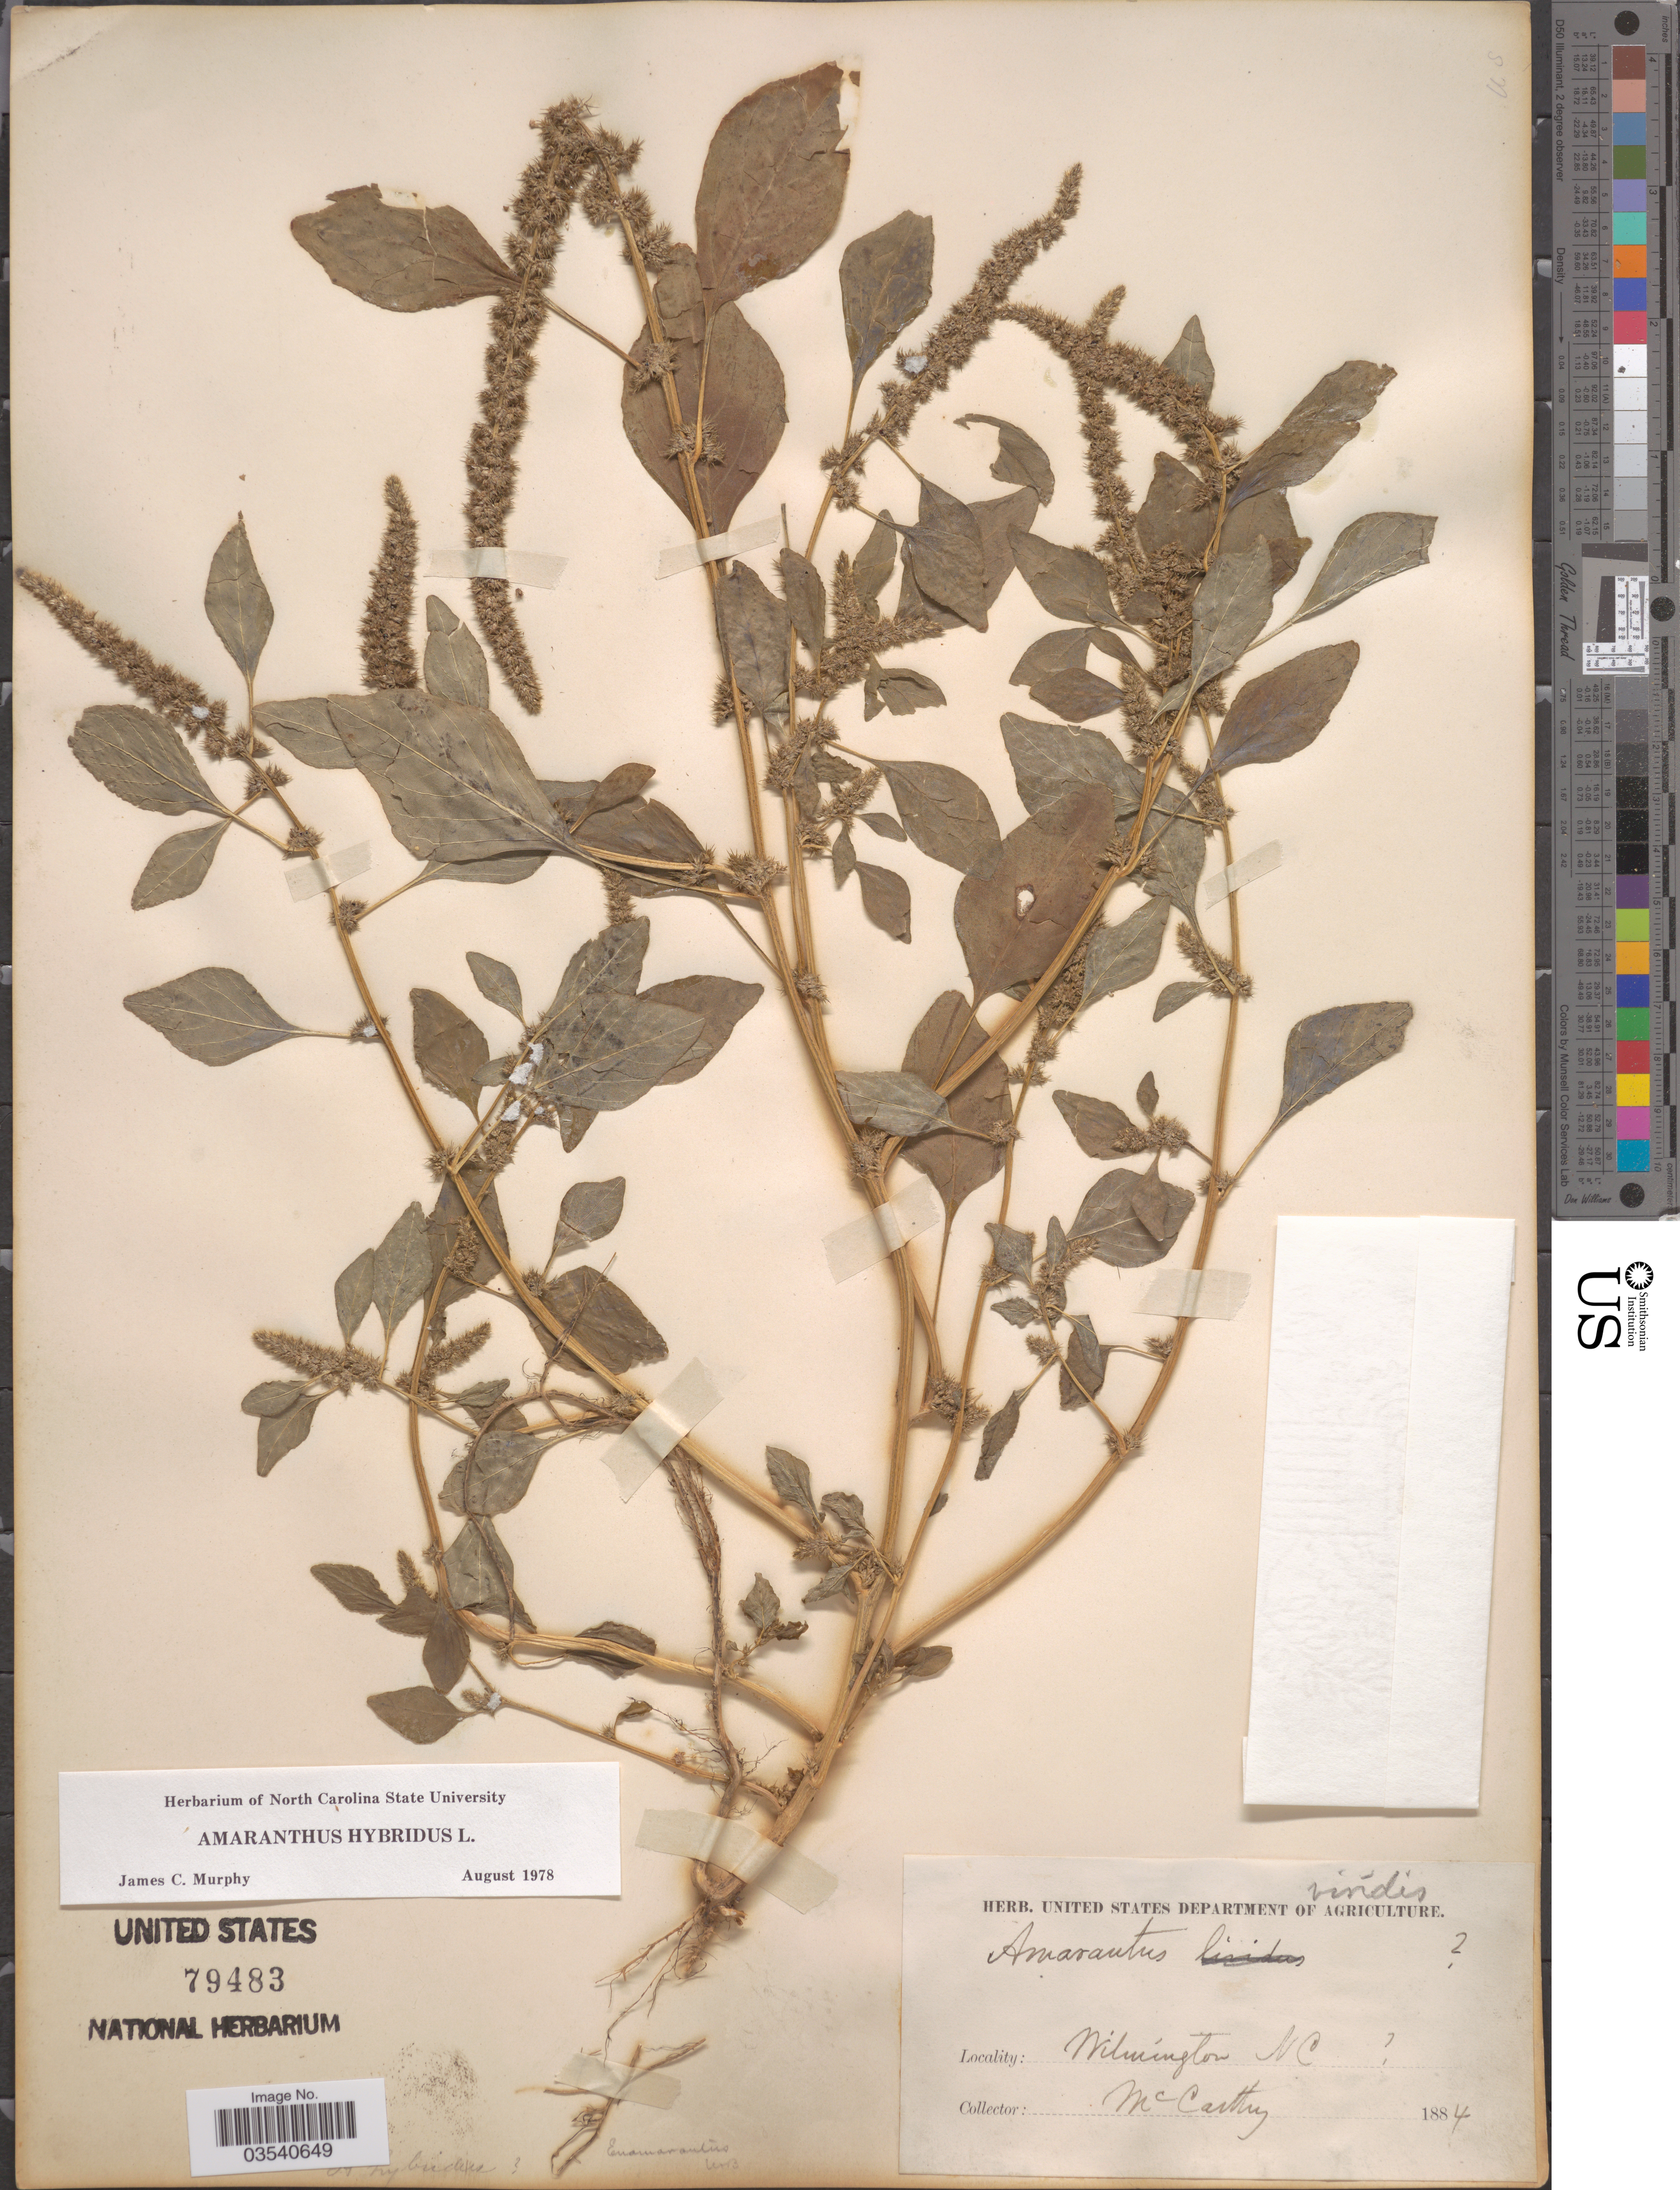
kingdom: Plantae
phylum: Tracheophyta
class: Magnoliopsida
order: Caryophyllales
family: Amaranthaceae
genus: Amaranthus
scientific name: Amaranthus hybridus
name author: L.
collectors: -- McCarthy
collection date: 1884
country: United States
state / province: North Carolina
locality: Wilmington, NC [unsure placement]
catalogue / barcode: US 79483